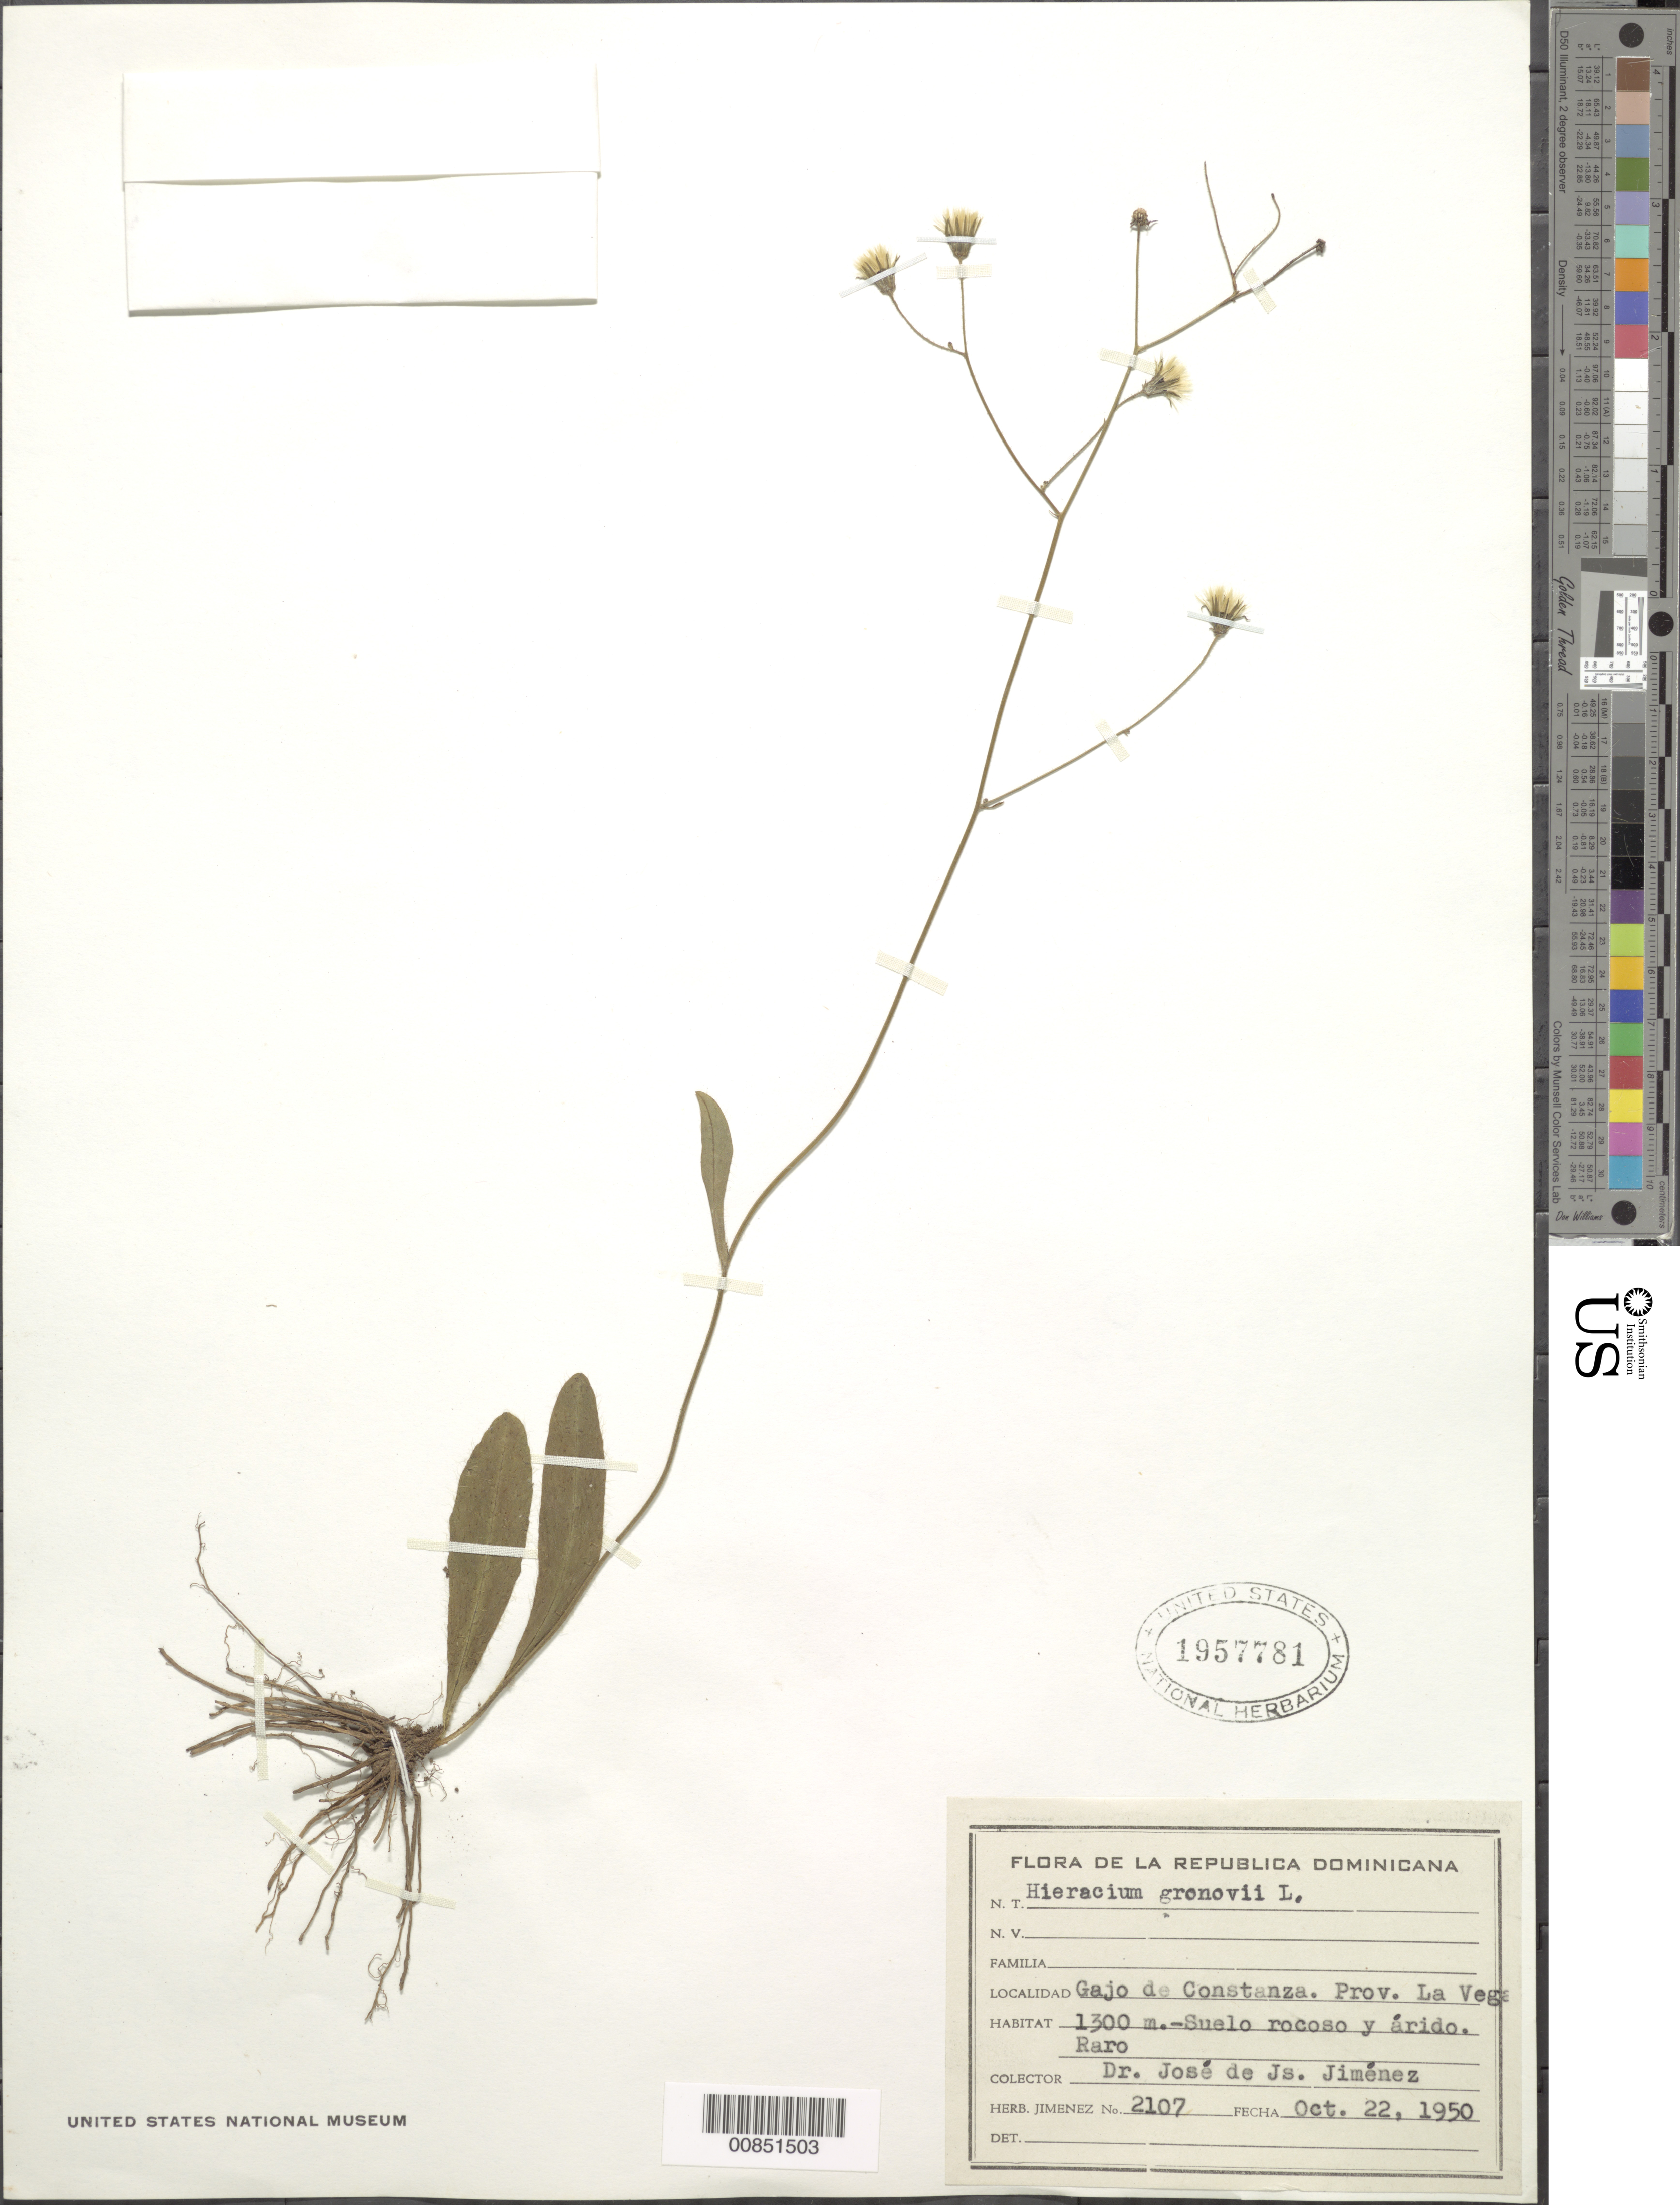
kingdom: Plantae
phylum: Tracheophyta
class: Magnoliopsida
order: Asterales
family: Asteraceae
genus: Hieracium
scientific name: Hieracium gronovii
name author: L.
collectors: J. J. Jiménez Almonte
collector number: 2107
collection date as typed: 22 Oct 1950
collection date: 1950-10-22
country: Dominican Republic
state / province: La Vega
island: Hispaniola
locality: Gajo de Constanza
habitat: Suelo rocoso y árido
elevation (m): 1300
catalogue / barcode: US 1957781